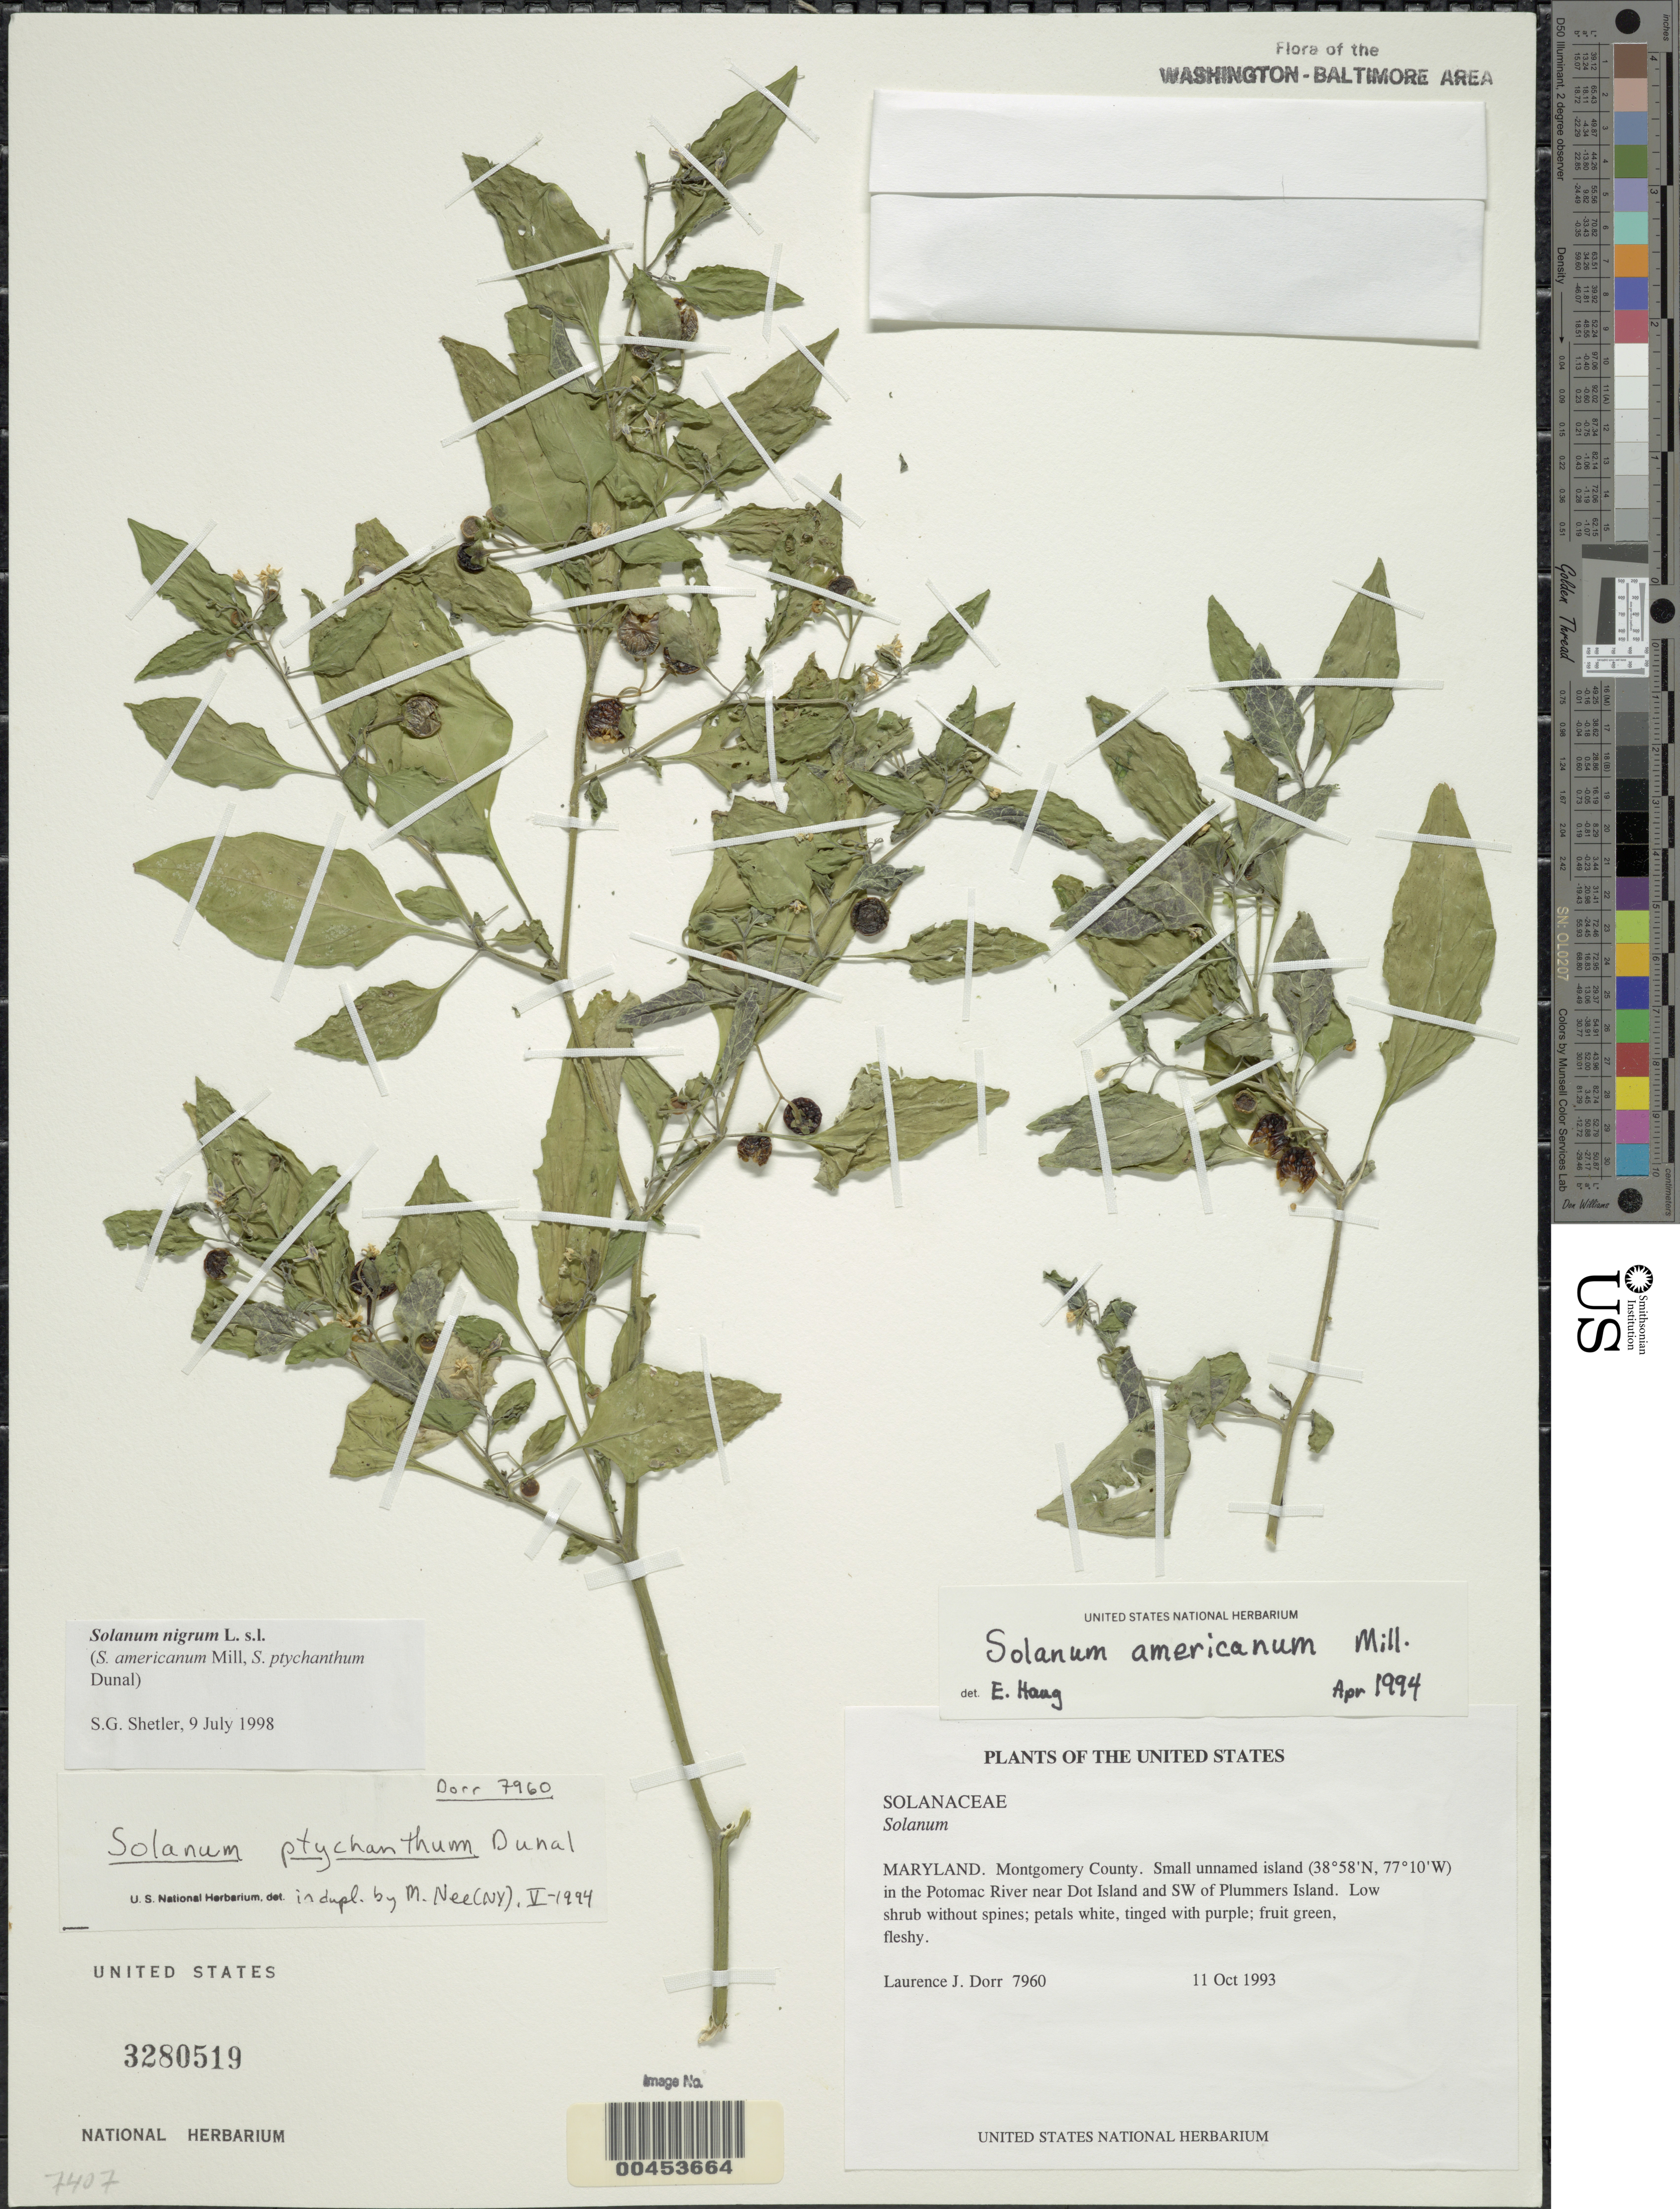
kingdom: Plantae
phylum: Tracheophyta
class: Magnoliopsida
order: Solanales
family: Solanaceae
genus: Solanum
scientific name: Solanum emulans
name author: Raf.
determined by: Knapp, S. D.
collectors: L. J. Dorr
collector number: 7960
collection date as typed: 11 Oct 1993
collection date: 1993-10-11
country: United States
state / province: Maryland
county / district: Montgomery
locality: Small unnamed island in the Potomac River near Dot Island and SW of Plummers Island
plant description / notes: Common name: American Nightshade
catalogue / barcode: US 3280519